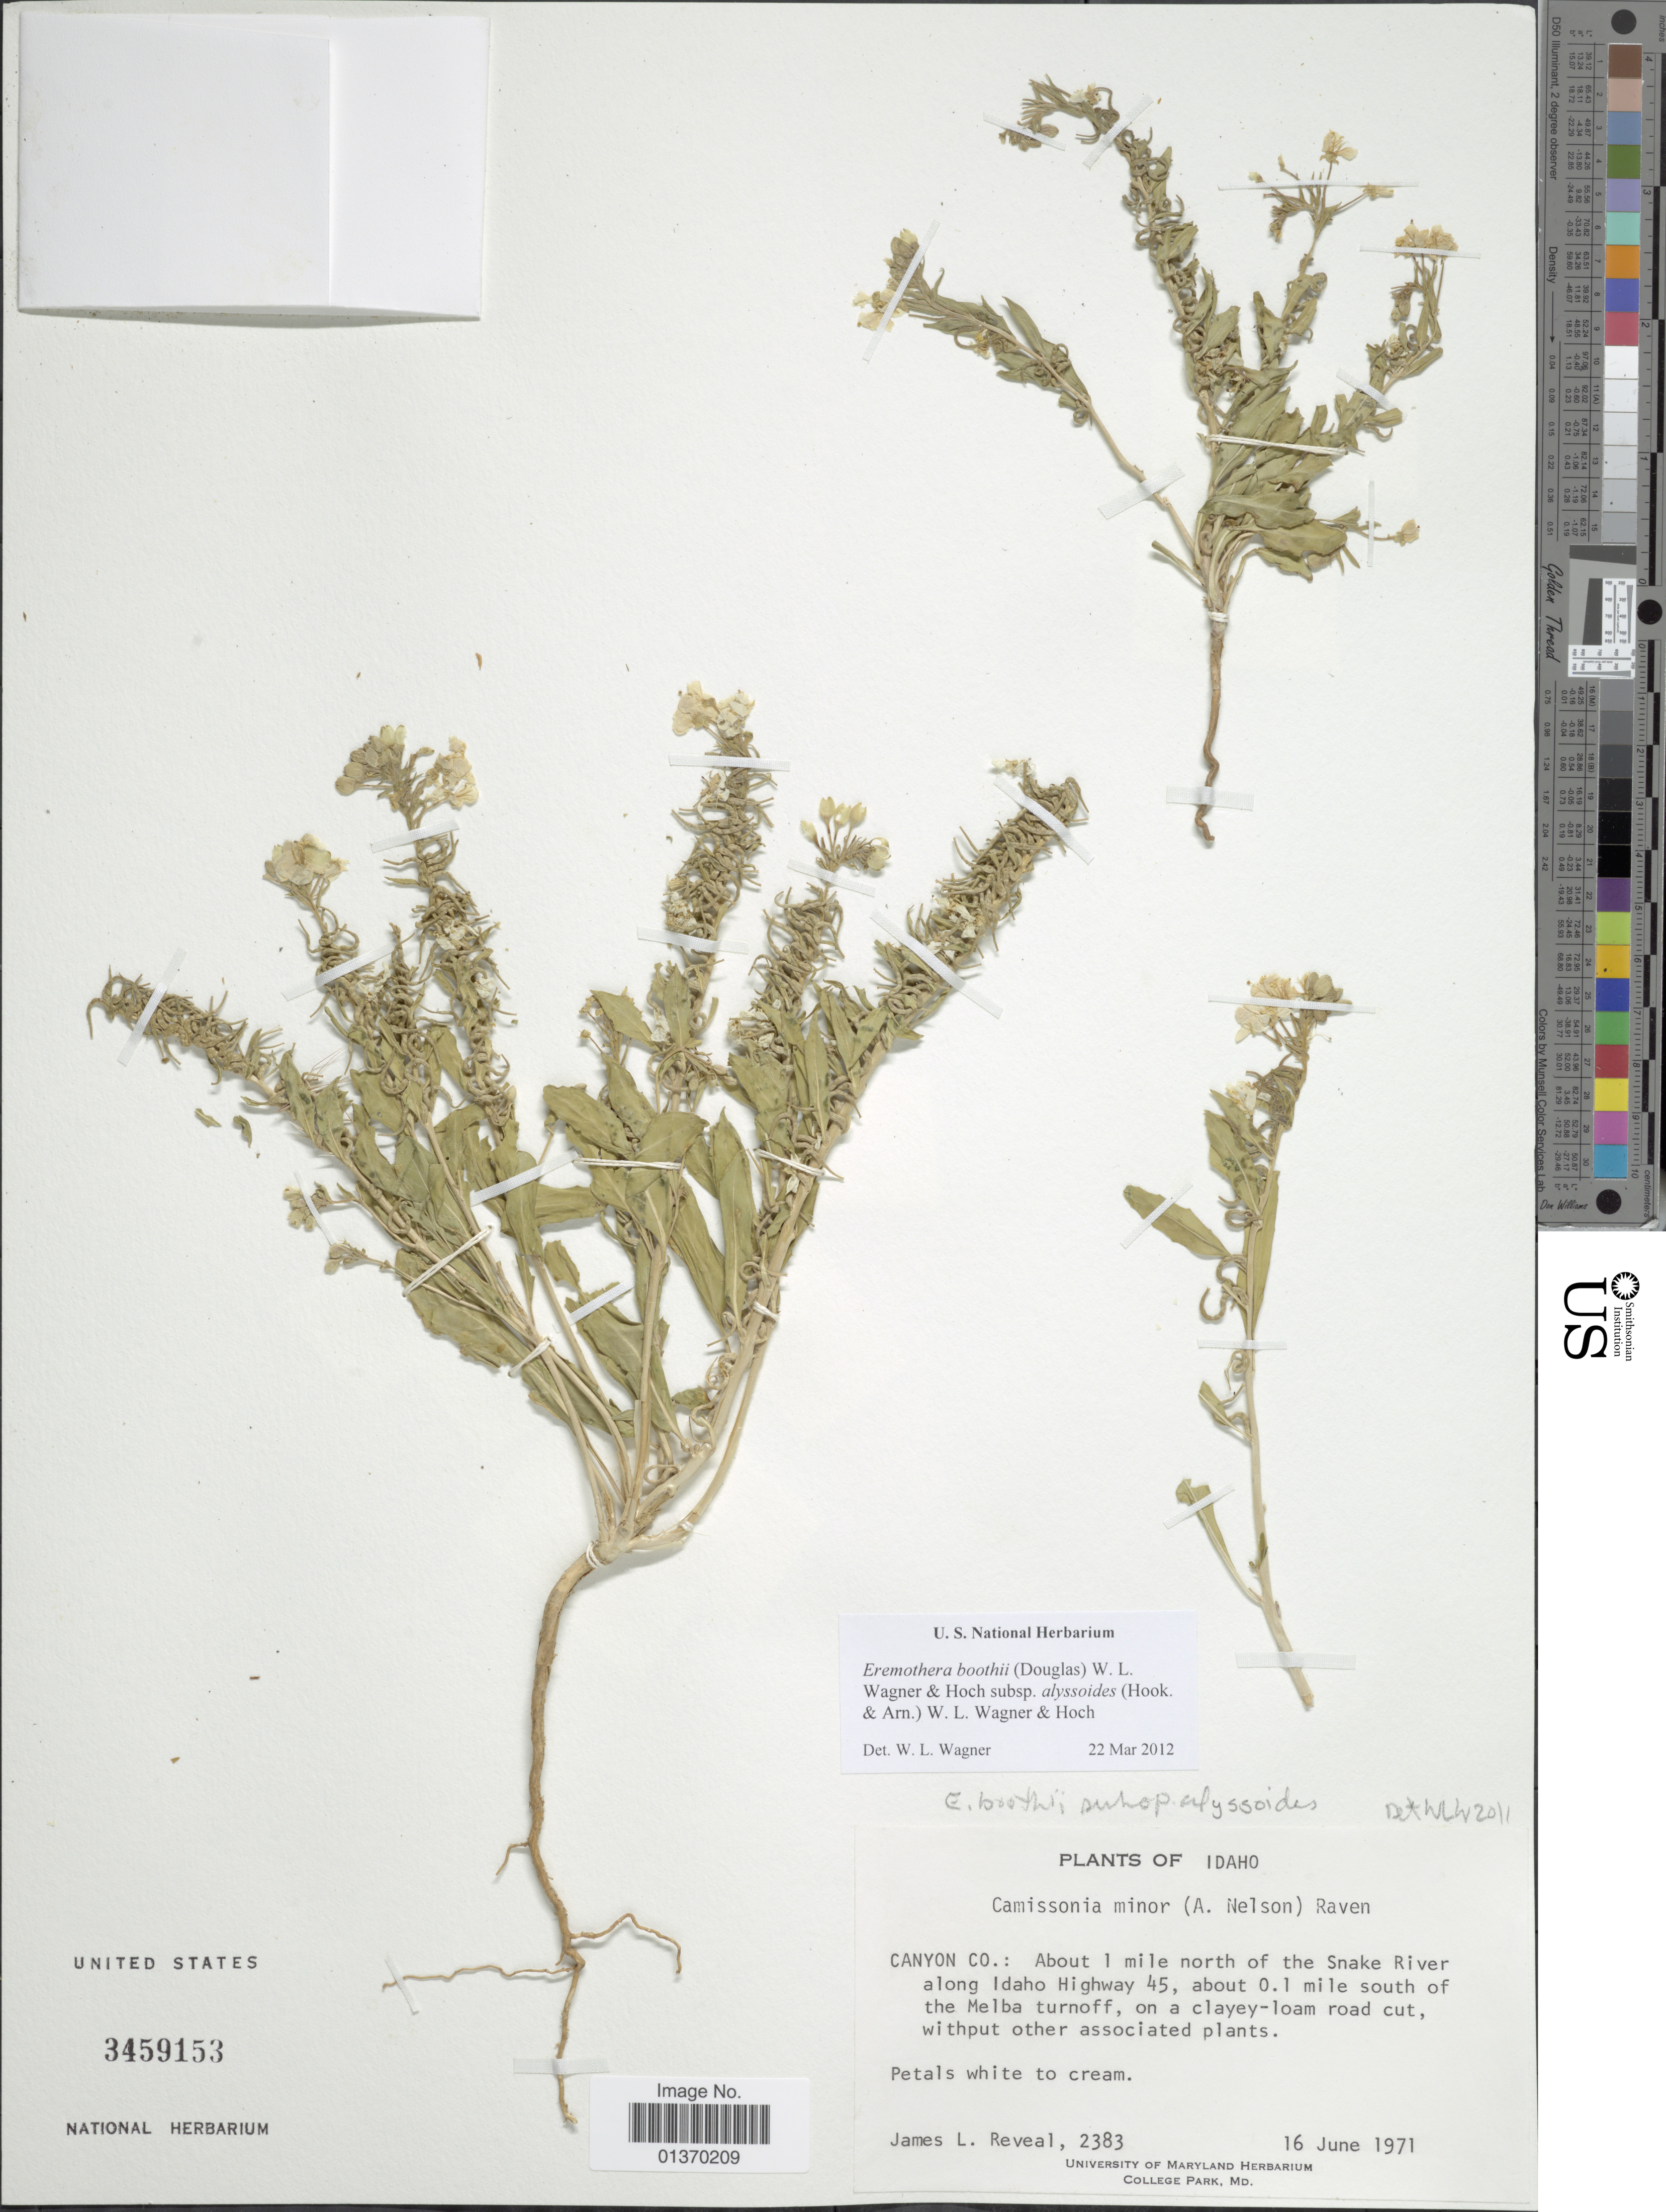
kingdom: Plantae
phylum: Tracheophyta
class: Magnoliopsida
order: Myrtales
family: Onagraceae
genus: Eremothera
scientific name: Eremothera boothii subsp. alyssoides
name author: (Hook. & Arn.) W.L. Wagner & Hoch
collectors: J. L. Reveal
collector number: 2383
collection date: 1971-06-16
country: United States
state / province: Idaho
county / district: Canyon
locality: About 1 mile north of the Snake River along Idaho Highway 45, about 0.1 mile south of the Melba turnoff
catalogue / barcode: US 3459153